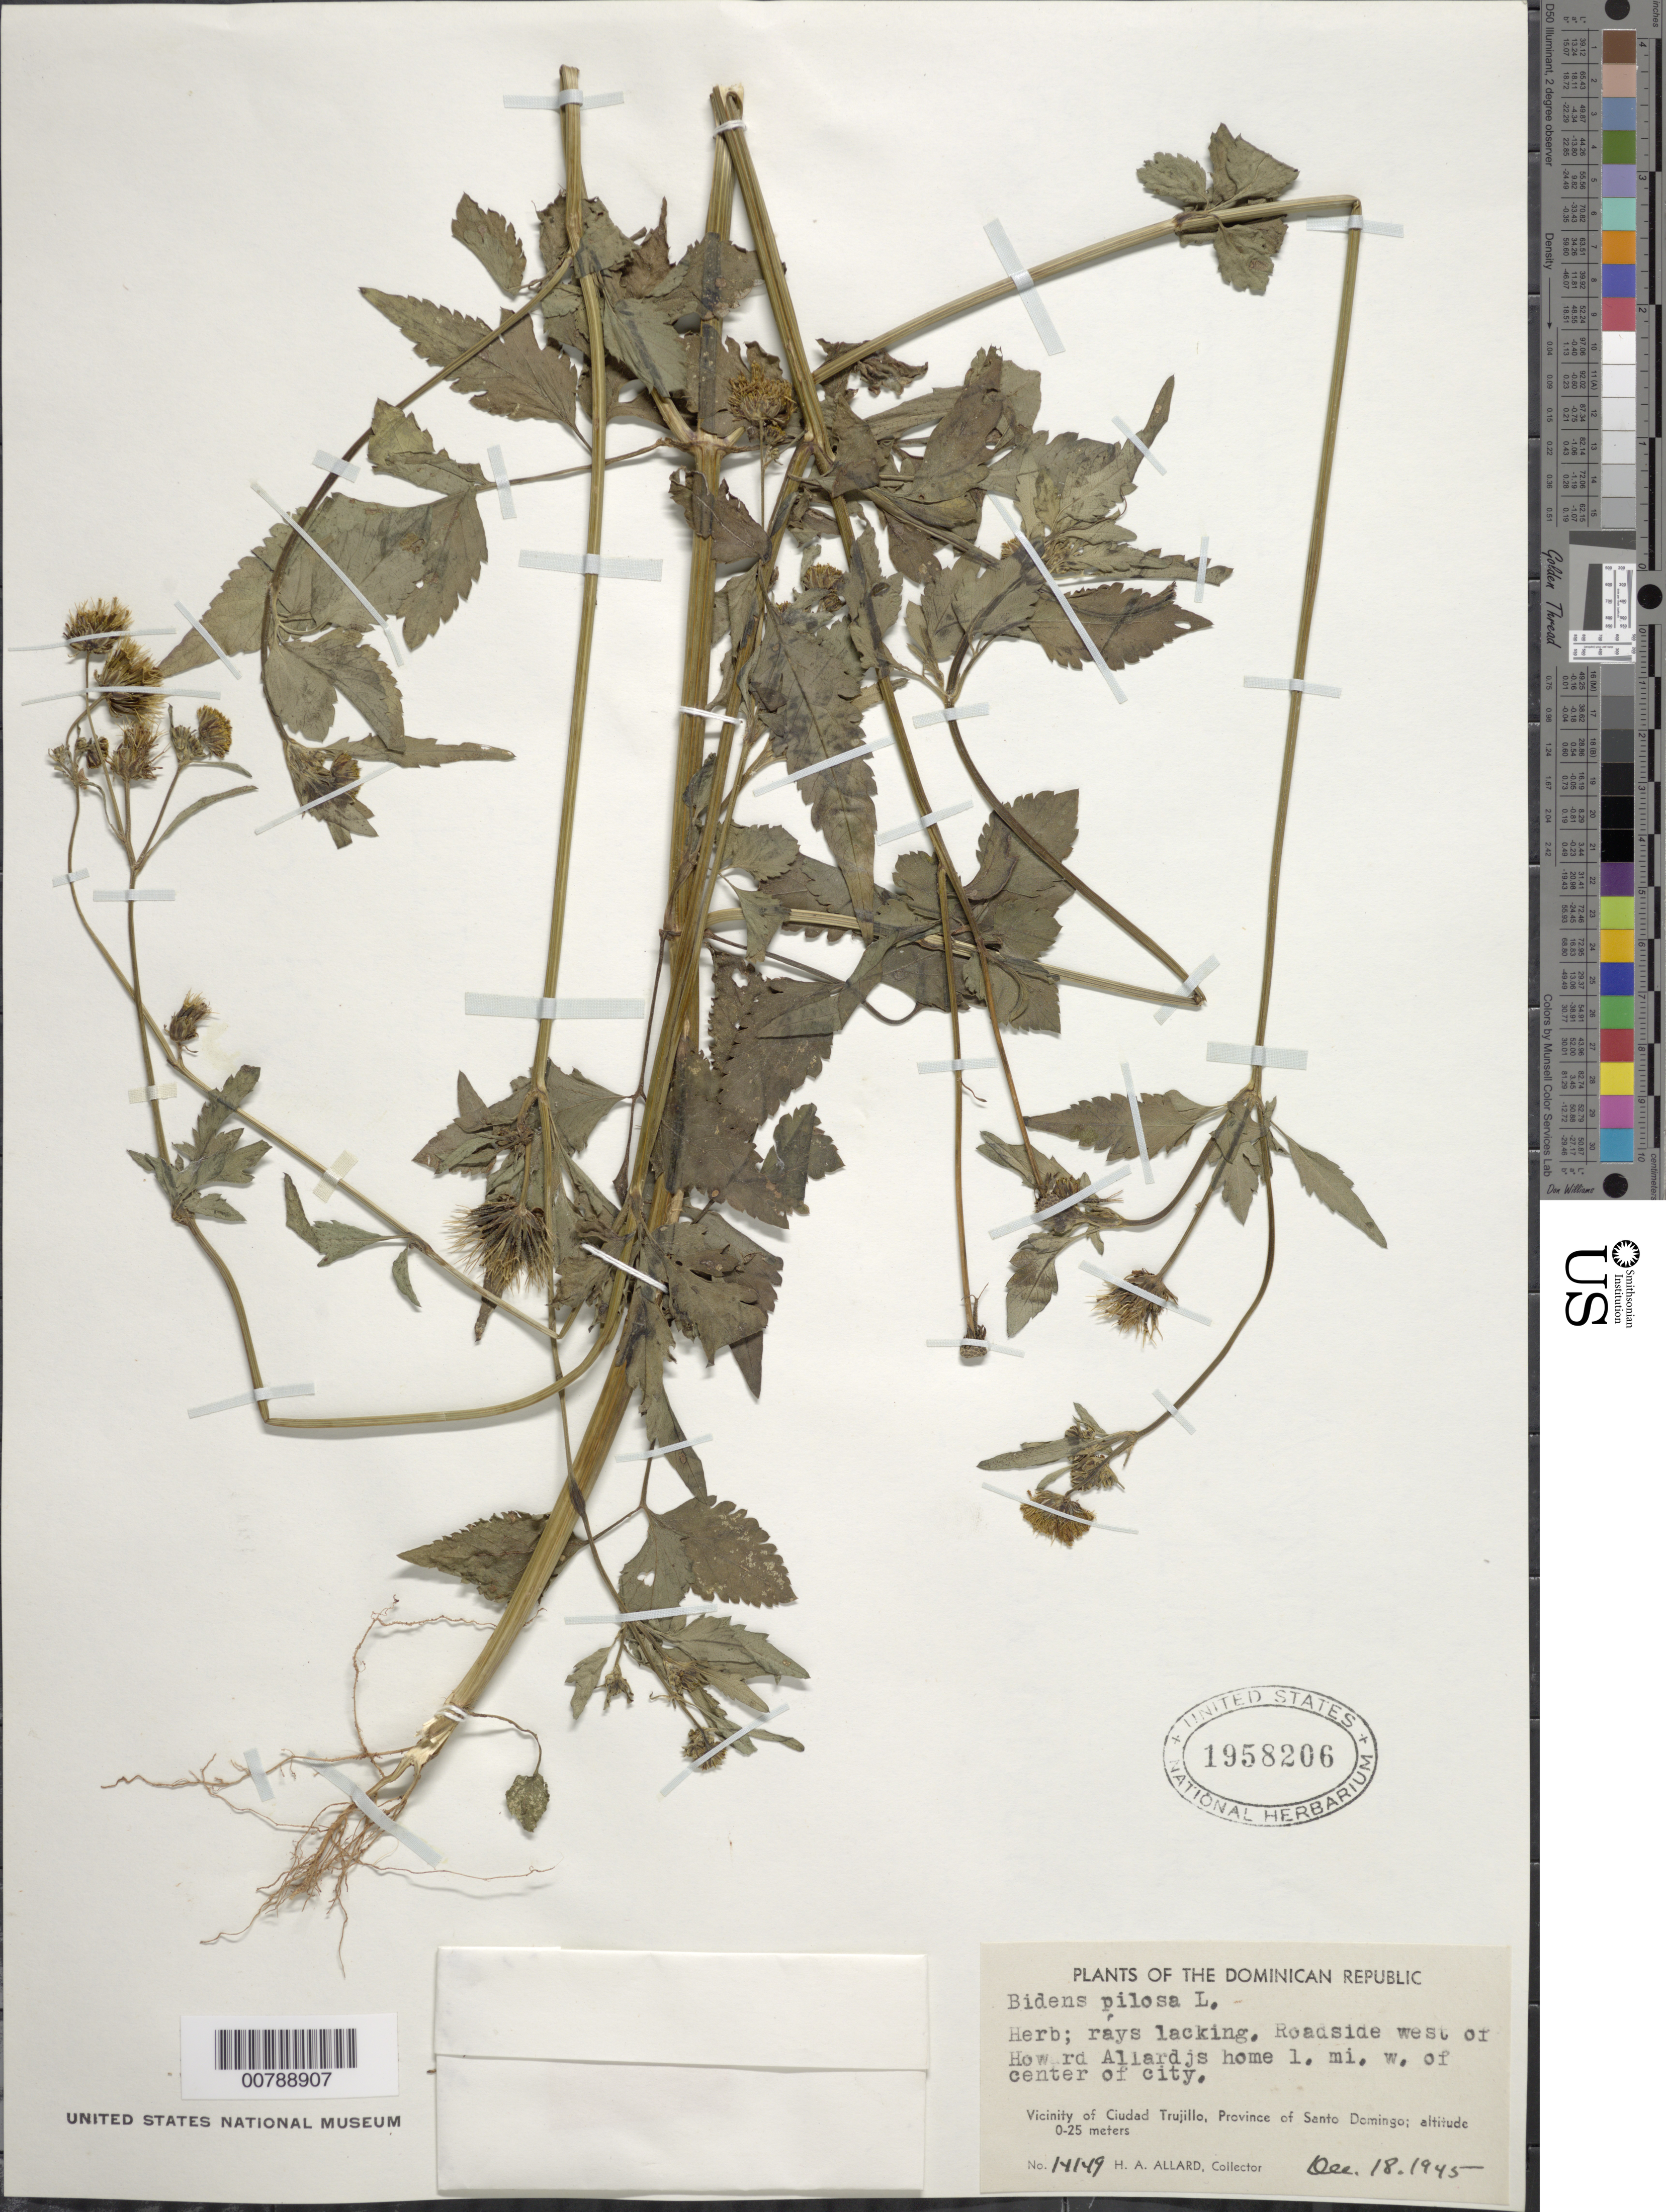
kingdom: Plantae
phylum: Tracheophyta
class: Magnoliopsida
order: Asterales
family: Asteraceae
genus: Bidens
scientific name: Bidens pilosa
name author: L.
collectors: H. A. Allard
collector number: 14149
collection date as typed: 18 Dec 1945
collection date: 1945-12-18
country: Dominican Republic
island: Hispaniola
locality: Vicinity of Ciudad Trujillo. Province of Santo Domingo. Howard Allard's home, 1 mi W of center of city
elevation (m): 0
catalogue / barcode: US 1958206